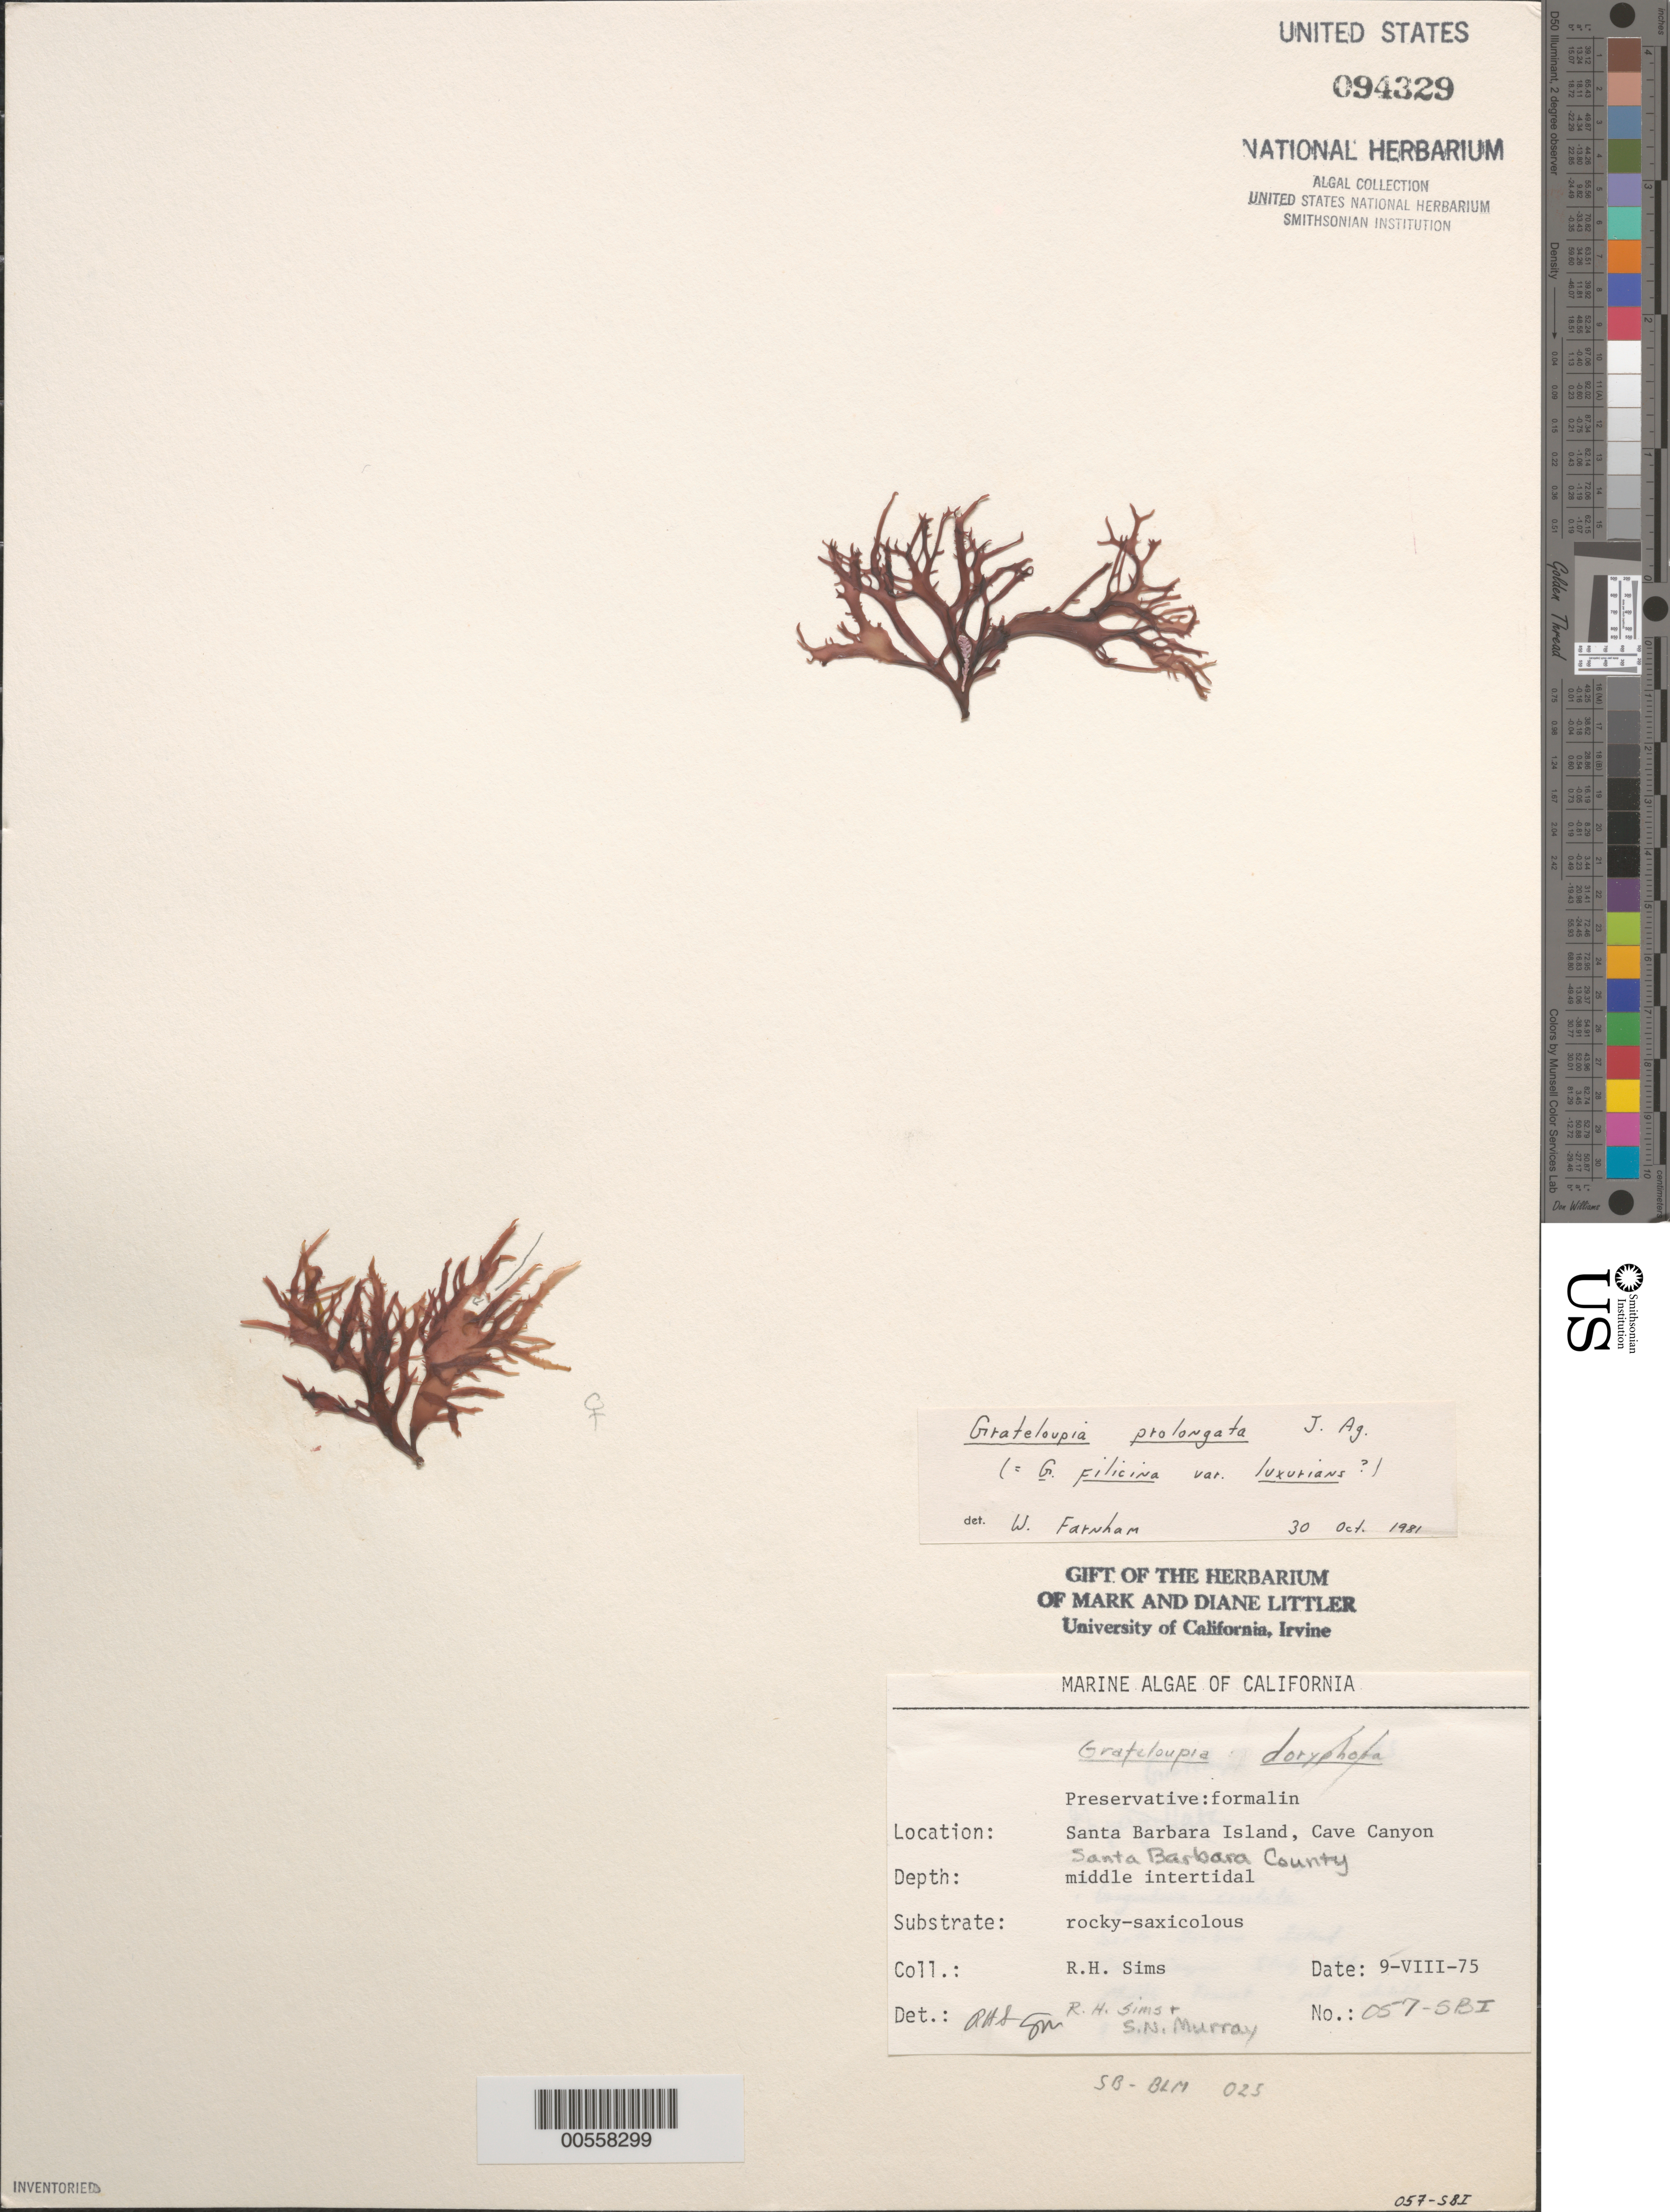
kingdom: Plantae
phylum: Rhodophyta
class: Florideophyceae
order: Halymeniales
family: Halymeniaceae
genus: Grateloupia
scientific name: Grateloupia prolongata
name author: J. Agardh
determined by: Farnham, W. F.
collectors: R. H. Sims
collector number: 057-sbi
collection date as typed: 09 Aug 1975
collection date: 1975-08-09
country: United States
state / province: California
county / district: Santa Barbara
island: Santa Barbara Island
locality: Cave Canyon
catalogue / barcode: US 94329